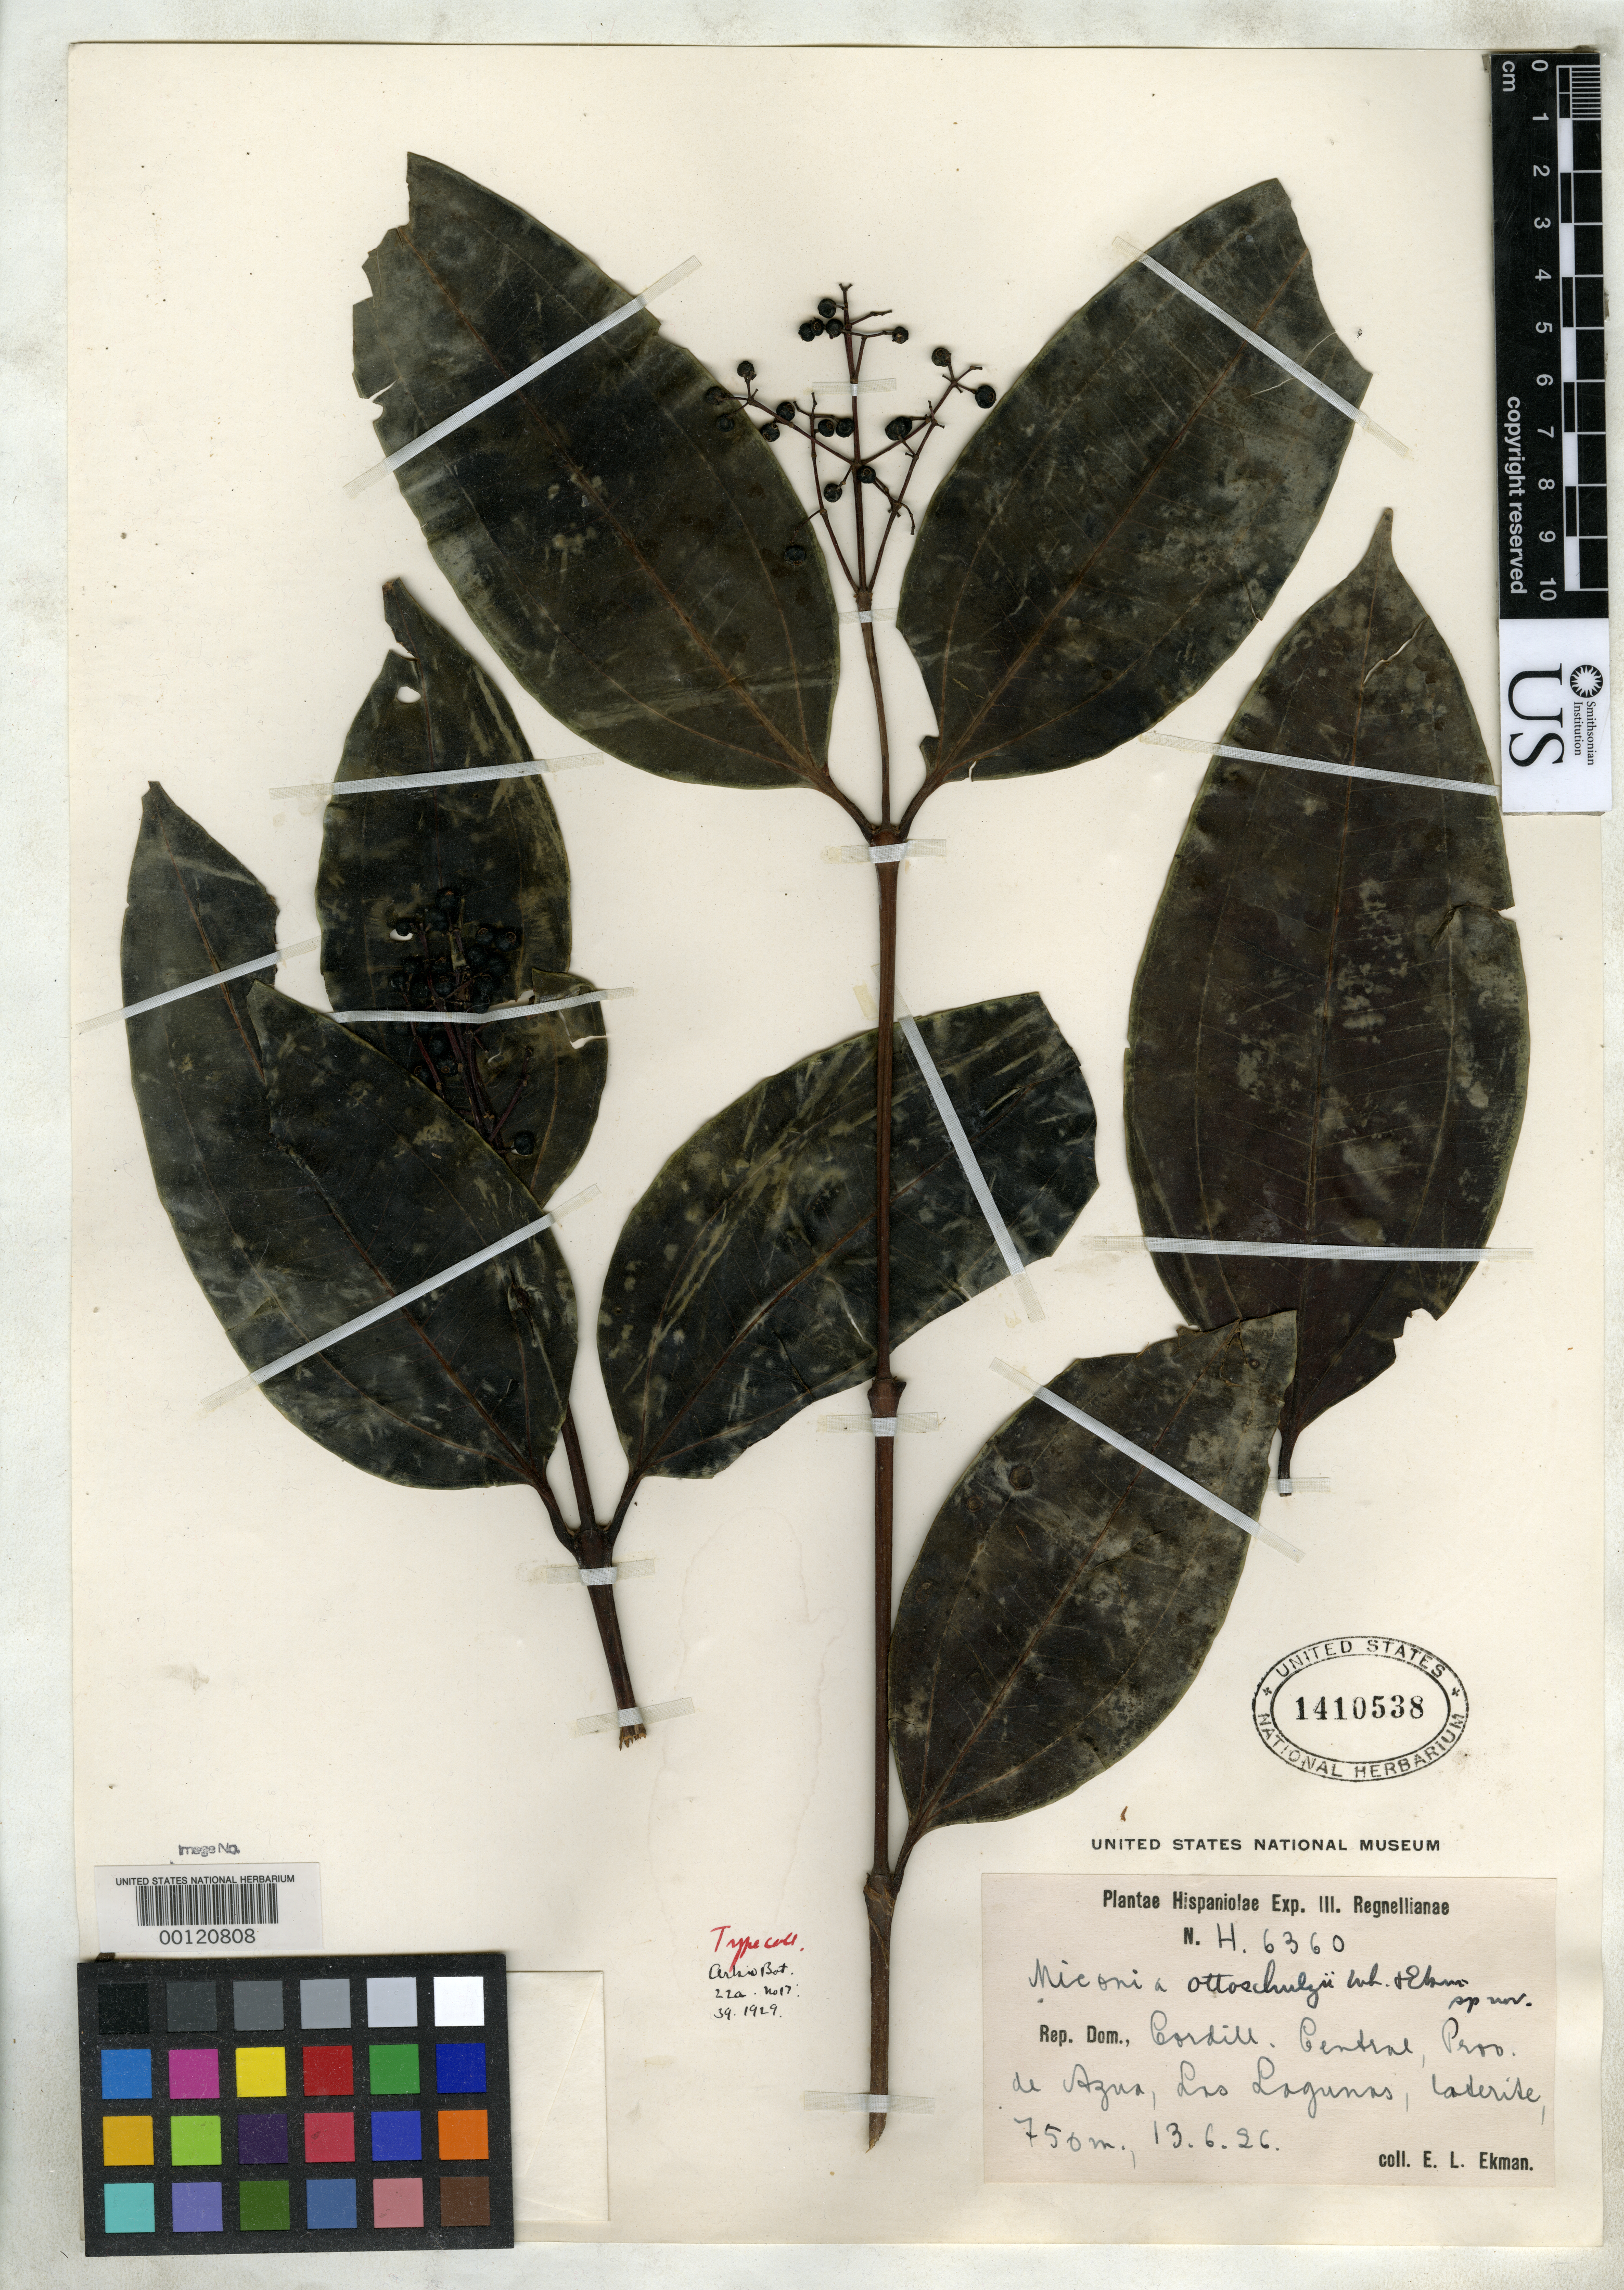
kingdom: Plantae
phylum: Tracheophyta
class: Magnoliopsida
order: Myrtales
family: Melastomataceae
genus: Miconia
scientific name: Miconia ottoschulzii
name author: Urb. & Ekman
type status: Isotype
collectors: E. L. Ekman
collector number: H 6360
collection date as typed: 13 Jun 1926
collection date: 1926-06-13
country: Dominican Republic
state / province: Azua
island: Hispaniola Island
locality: Santo Domingo, cordillera central in Prov. Azua prope Las Lagunas.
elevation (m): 750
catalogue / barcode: US 1410538